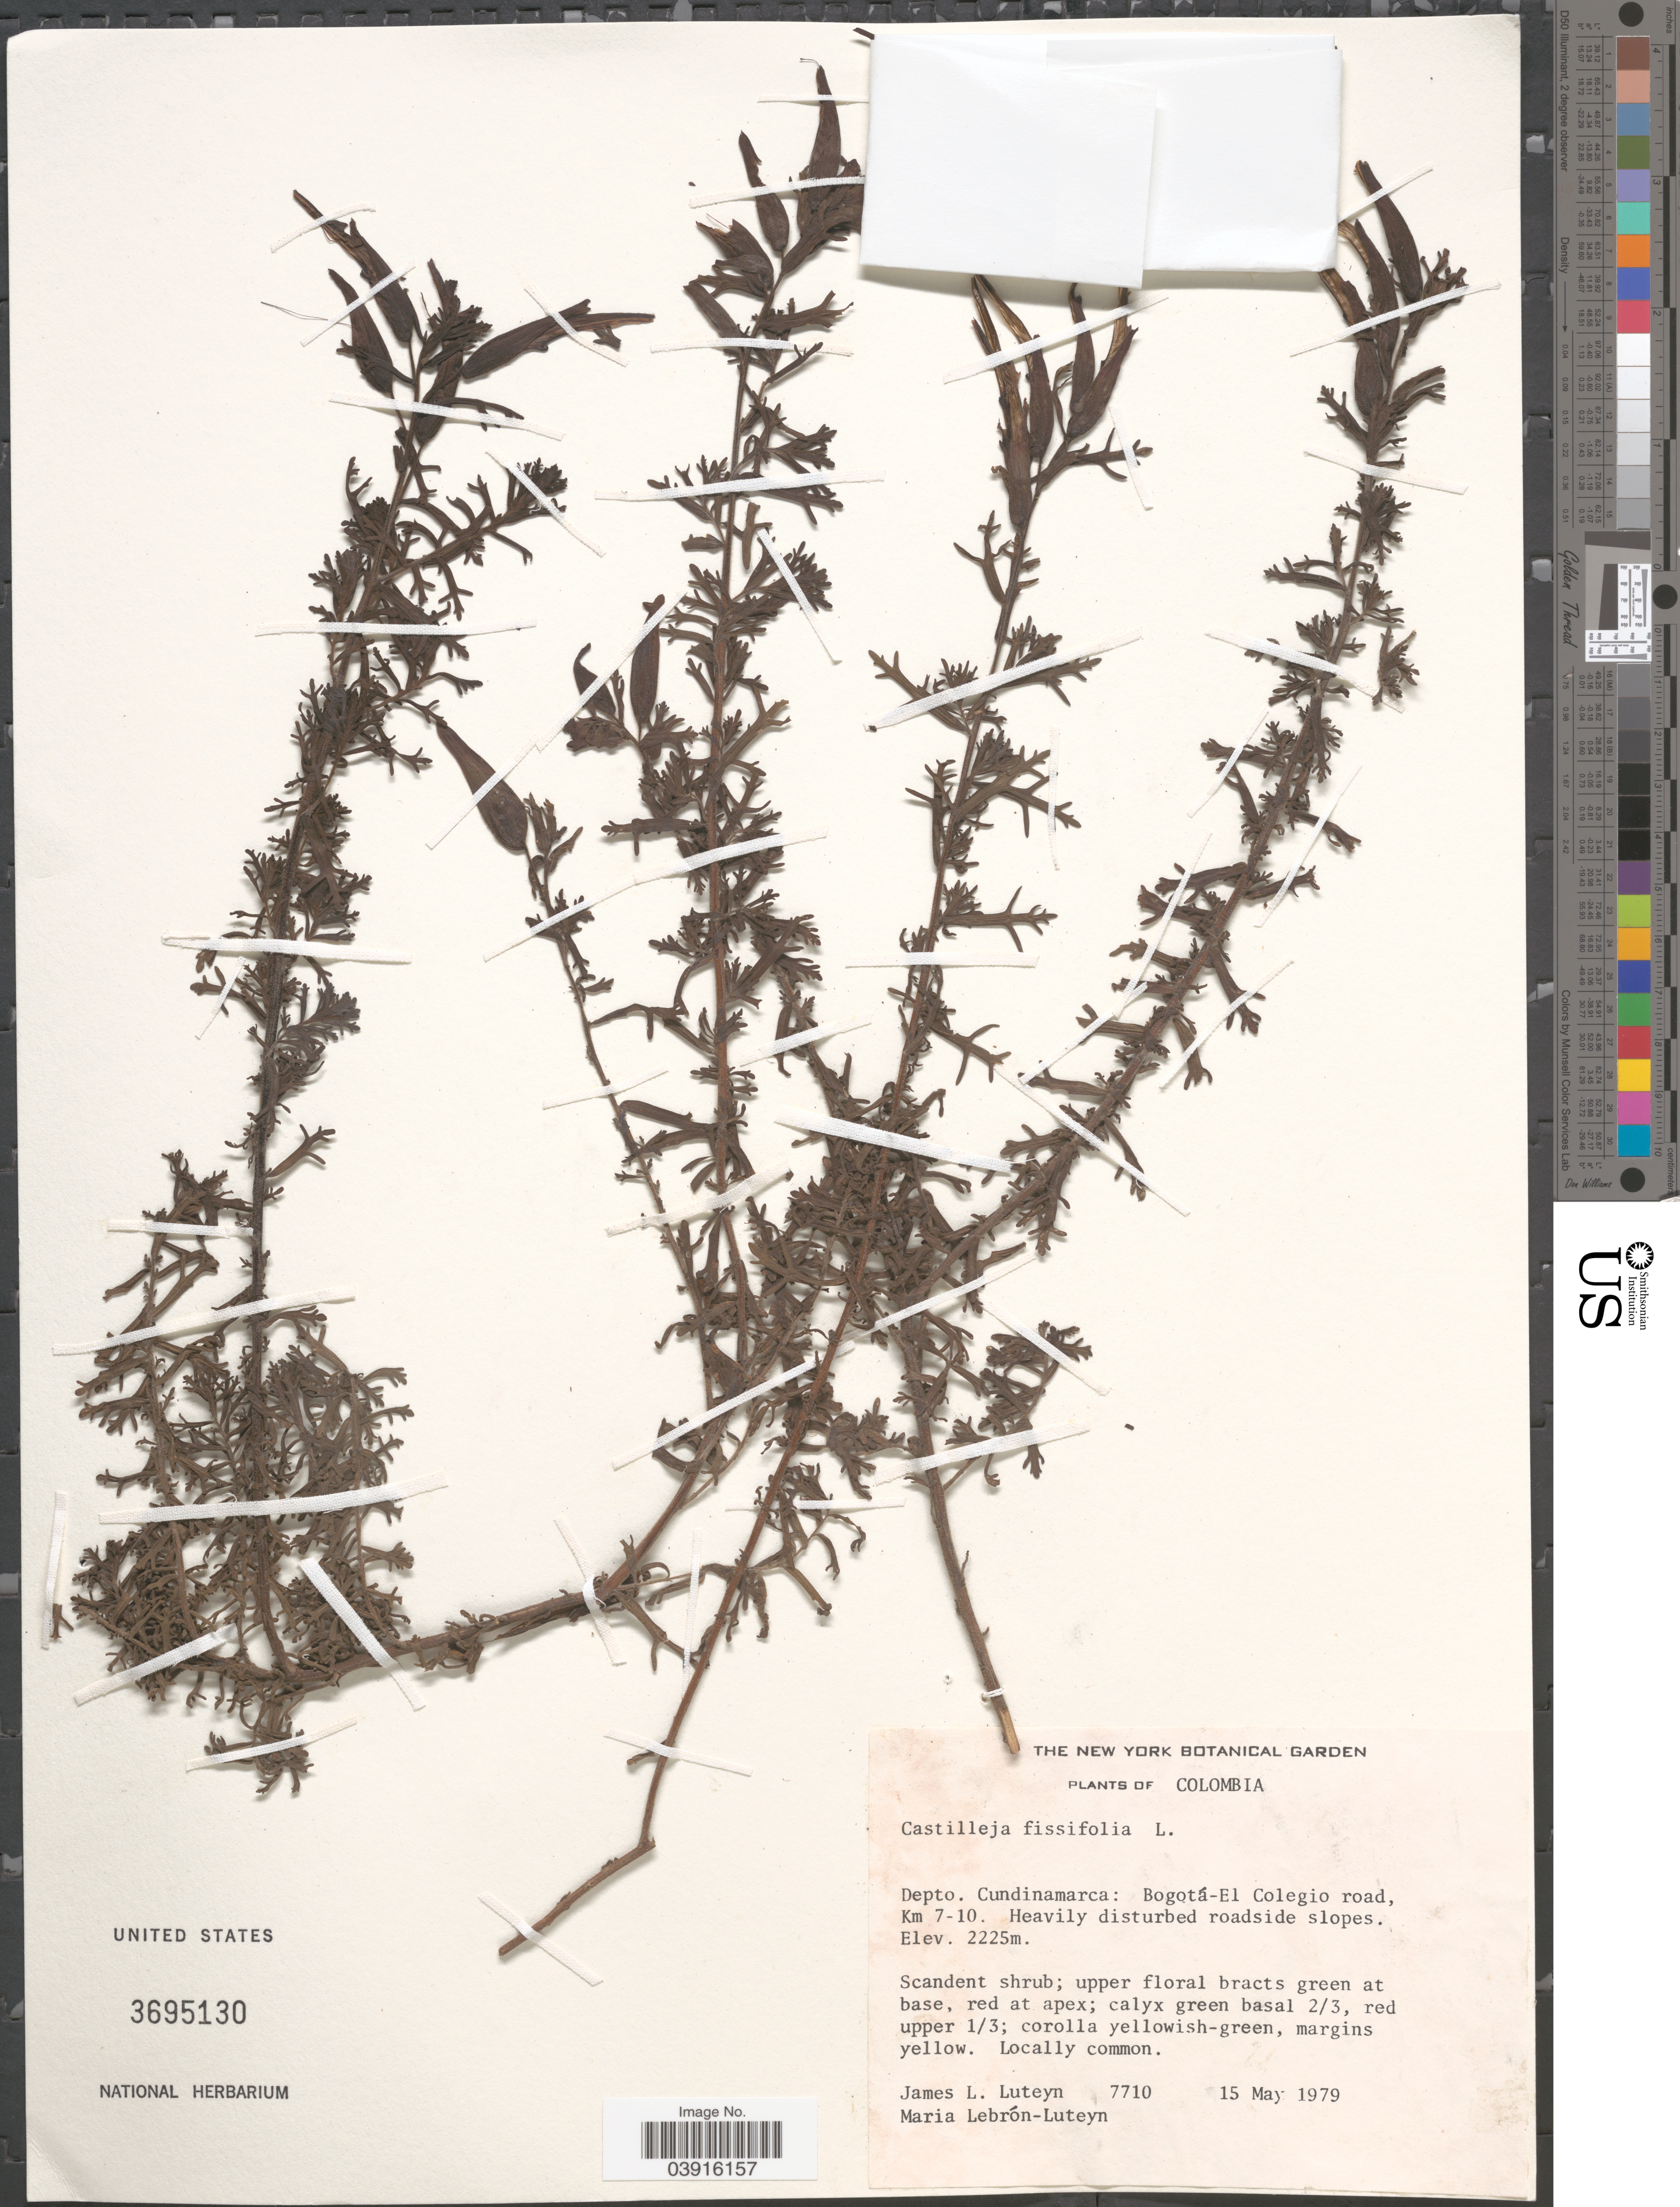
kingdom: Plantae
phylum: Tracheophyta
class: Magnoliopsida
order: Lamiales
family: Orobanchaceae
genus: Castilleja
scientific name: Castilleja fissifolia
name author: L. f.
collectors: J. L. Luteyn & M. L. Lebrón-Luteyn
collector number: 7710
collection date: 1979-05-15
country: Colombia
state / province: Cundinamarca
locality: Depto. Cundinamarca: Bogotá-El Colegio road, Km 7-10.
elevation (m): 2225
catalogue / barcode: US 3695130